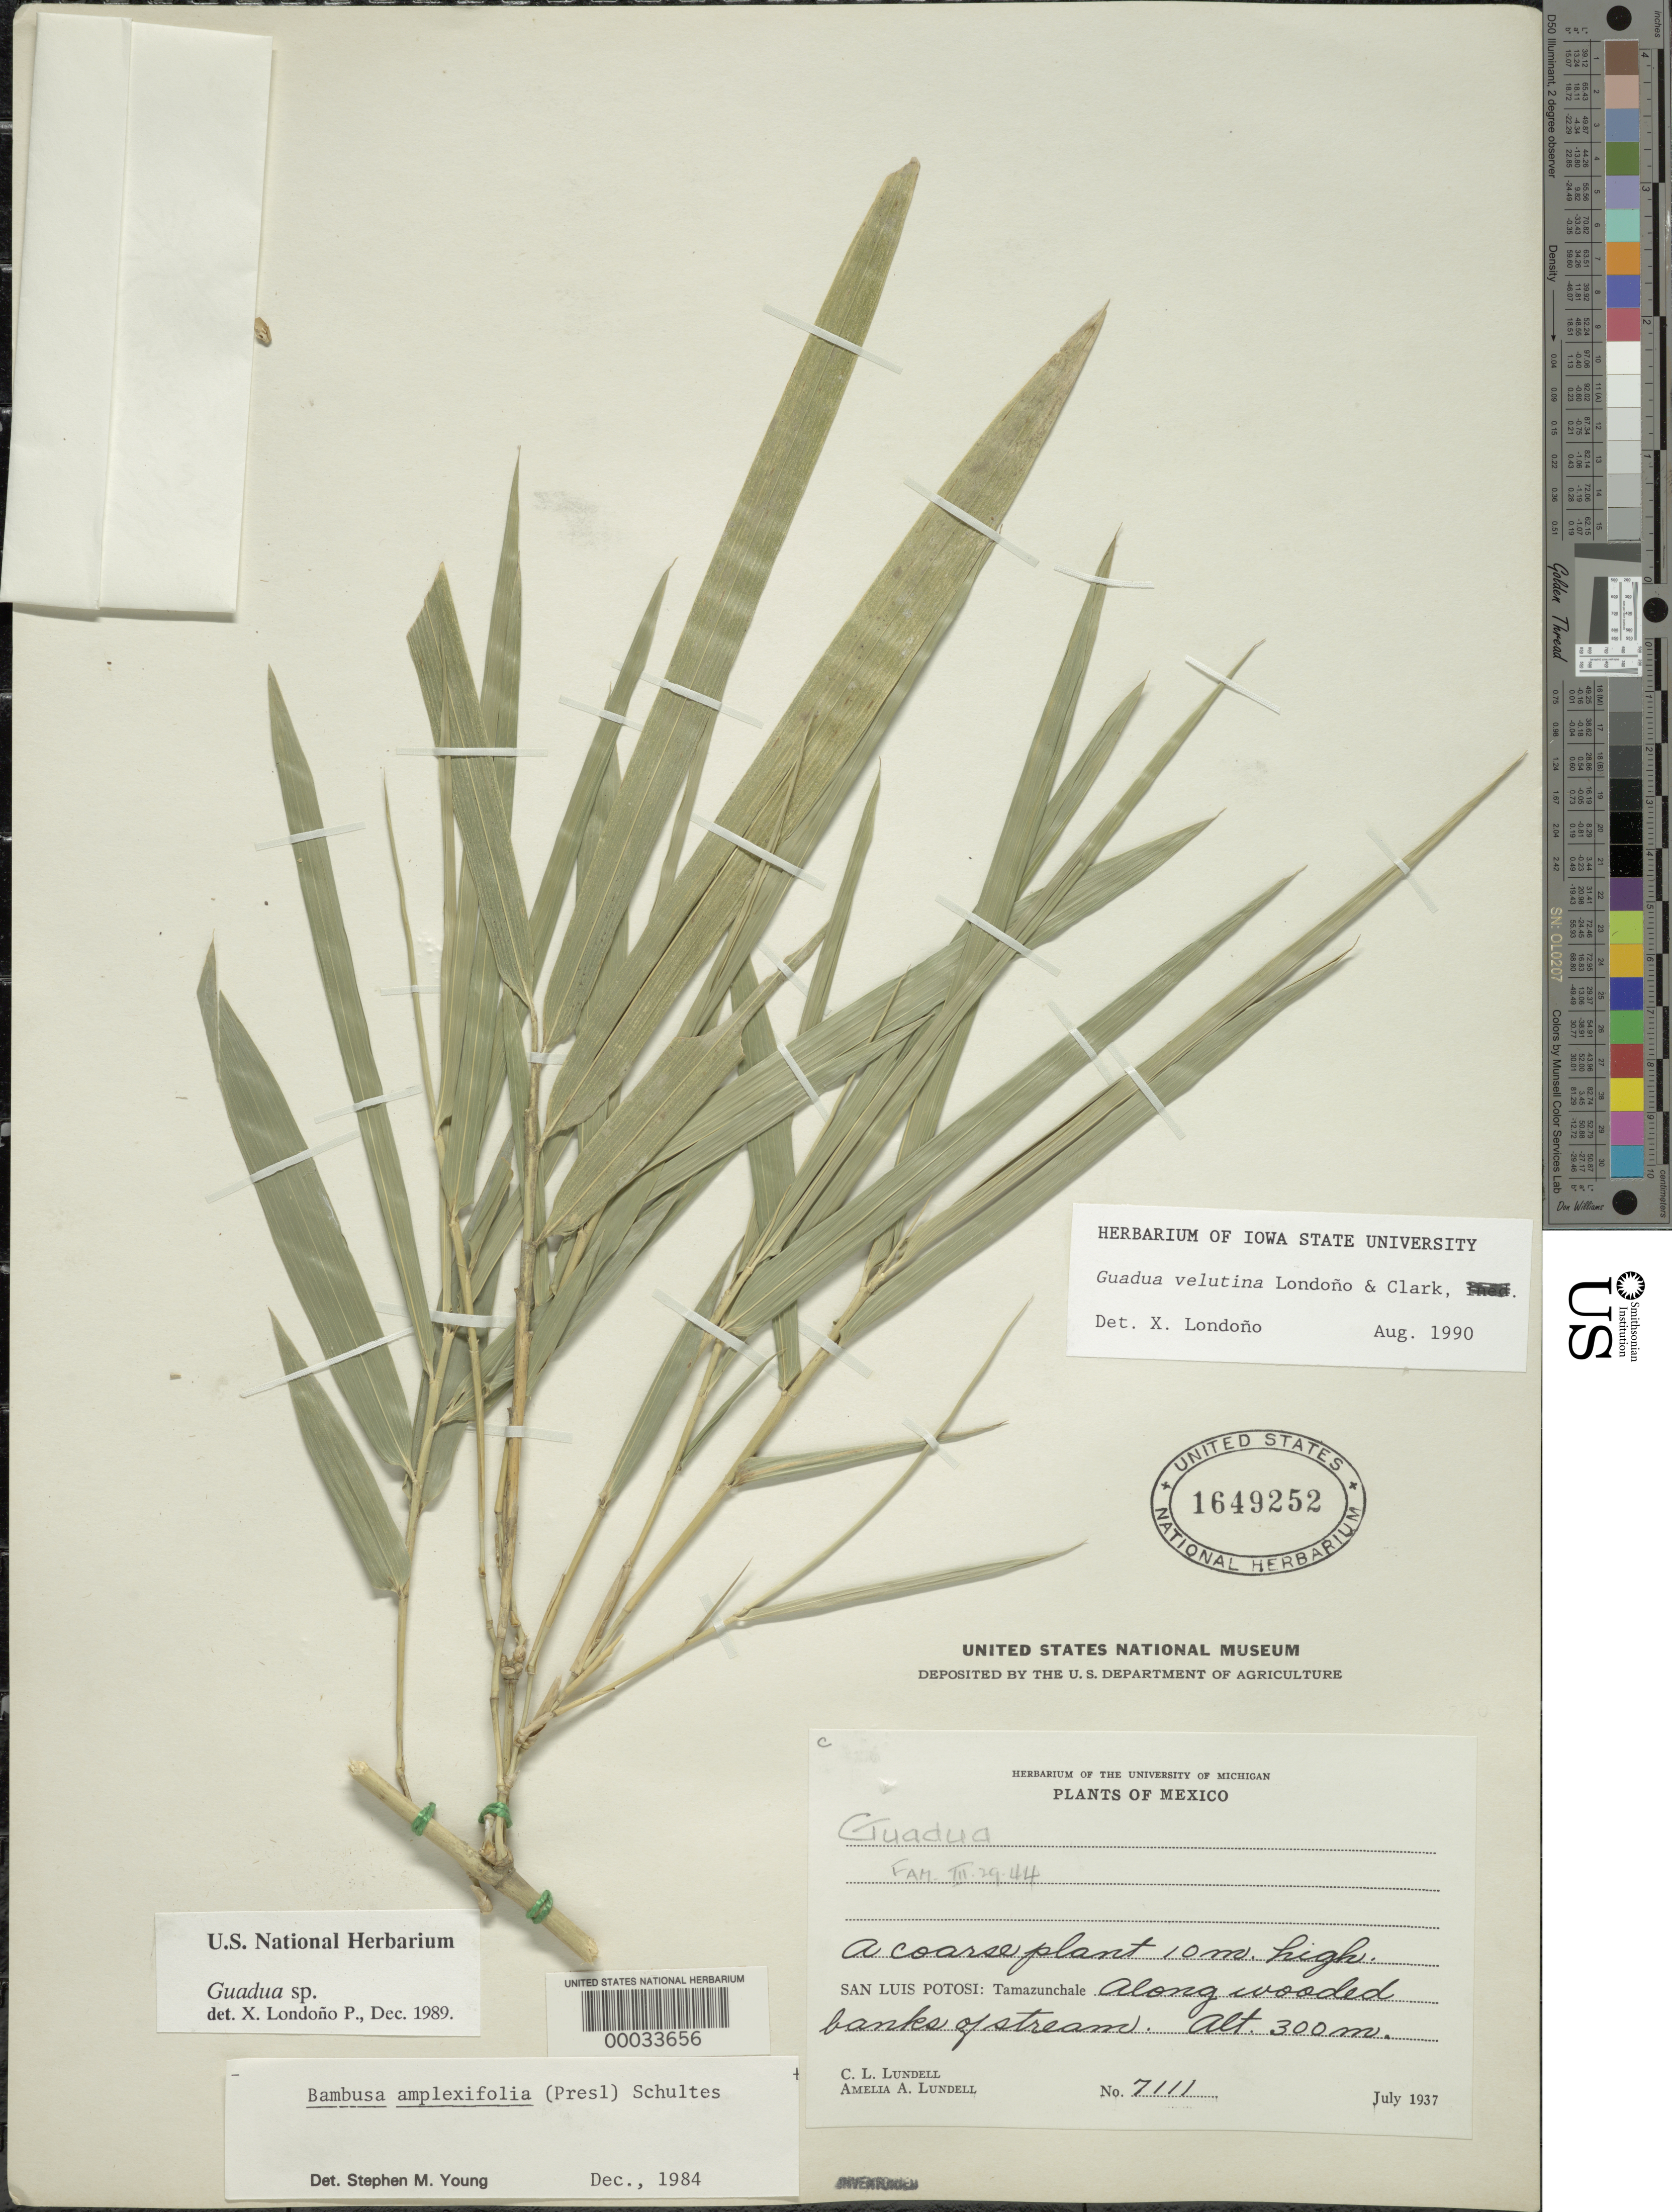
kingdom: Plantae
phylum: Tracheophyta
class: Liliopsida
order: Poales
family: Poaceae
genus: Guadua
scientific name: Guadua velutina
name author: Londoño & L.G. Clark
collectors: C. L. Lundell & A. A. Lundell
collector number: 7111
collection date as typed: Jul 1937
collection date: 1937-07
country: Mexico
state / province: San Luis Potosí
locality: Tamazunchale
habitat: Along wooded banks of stream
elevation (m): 300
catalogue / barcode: US 1649252